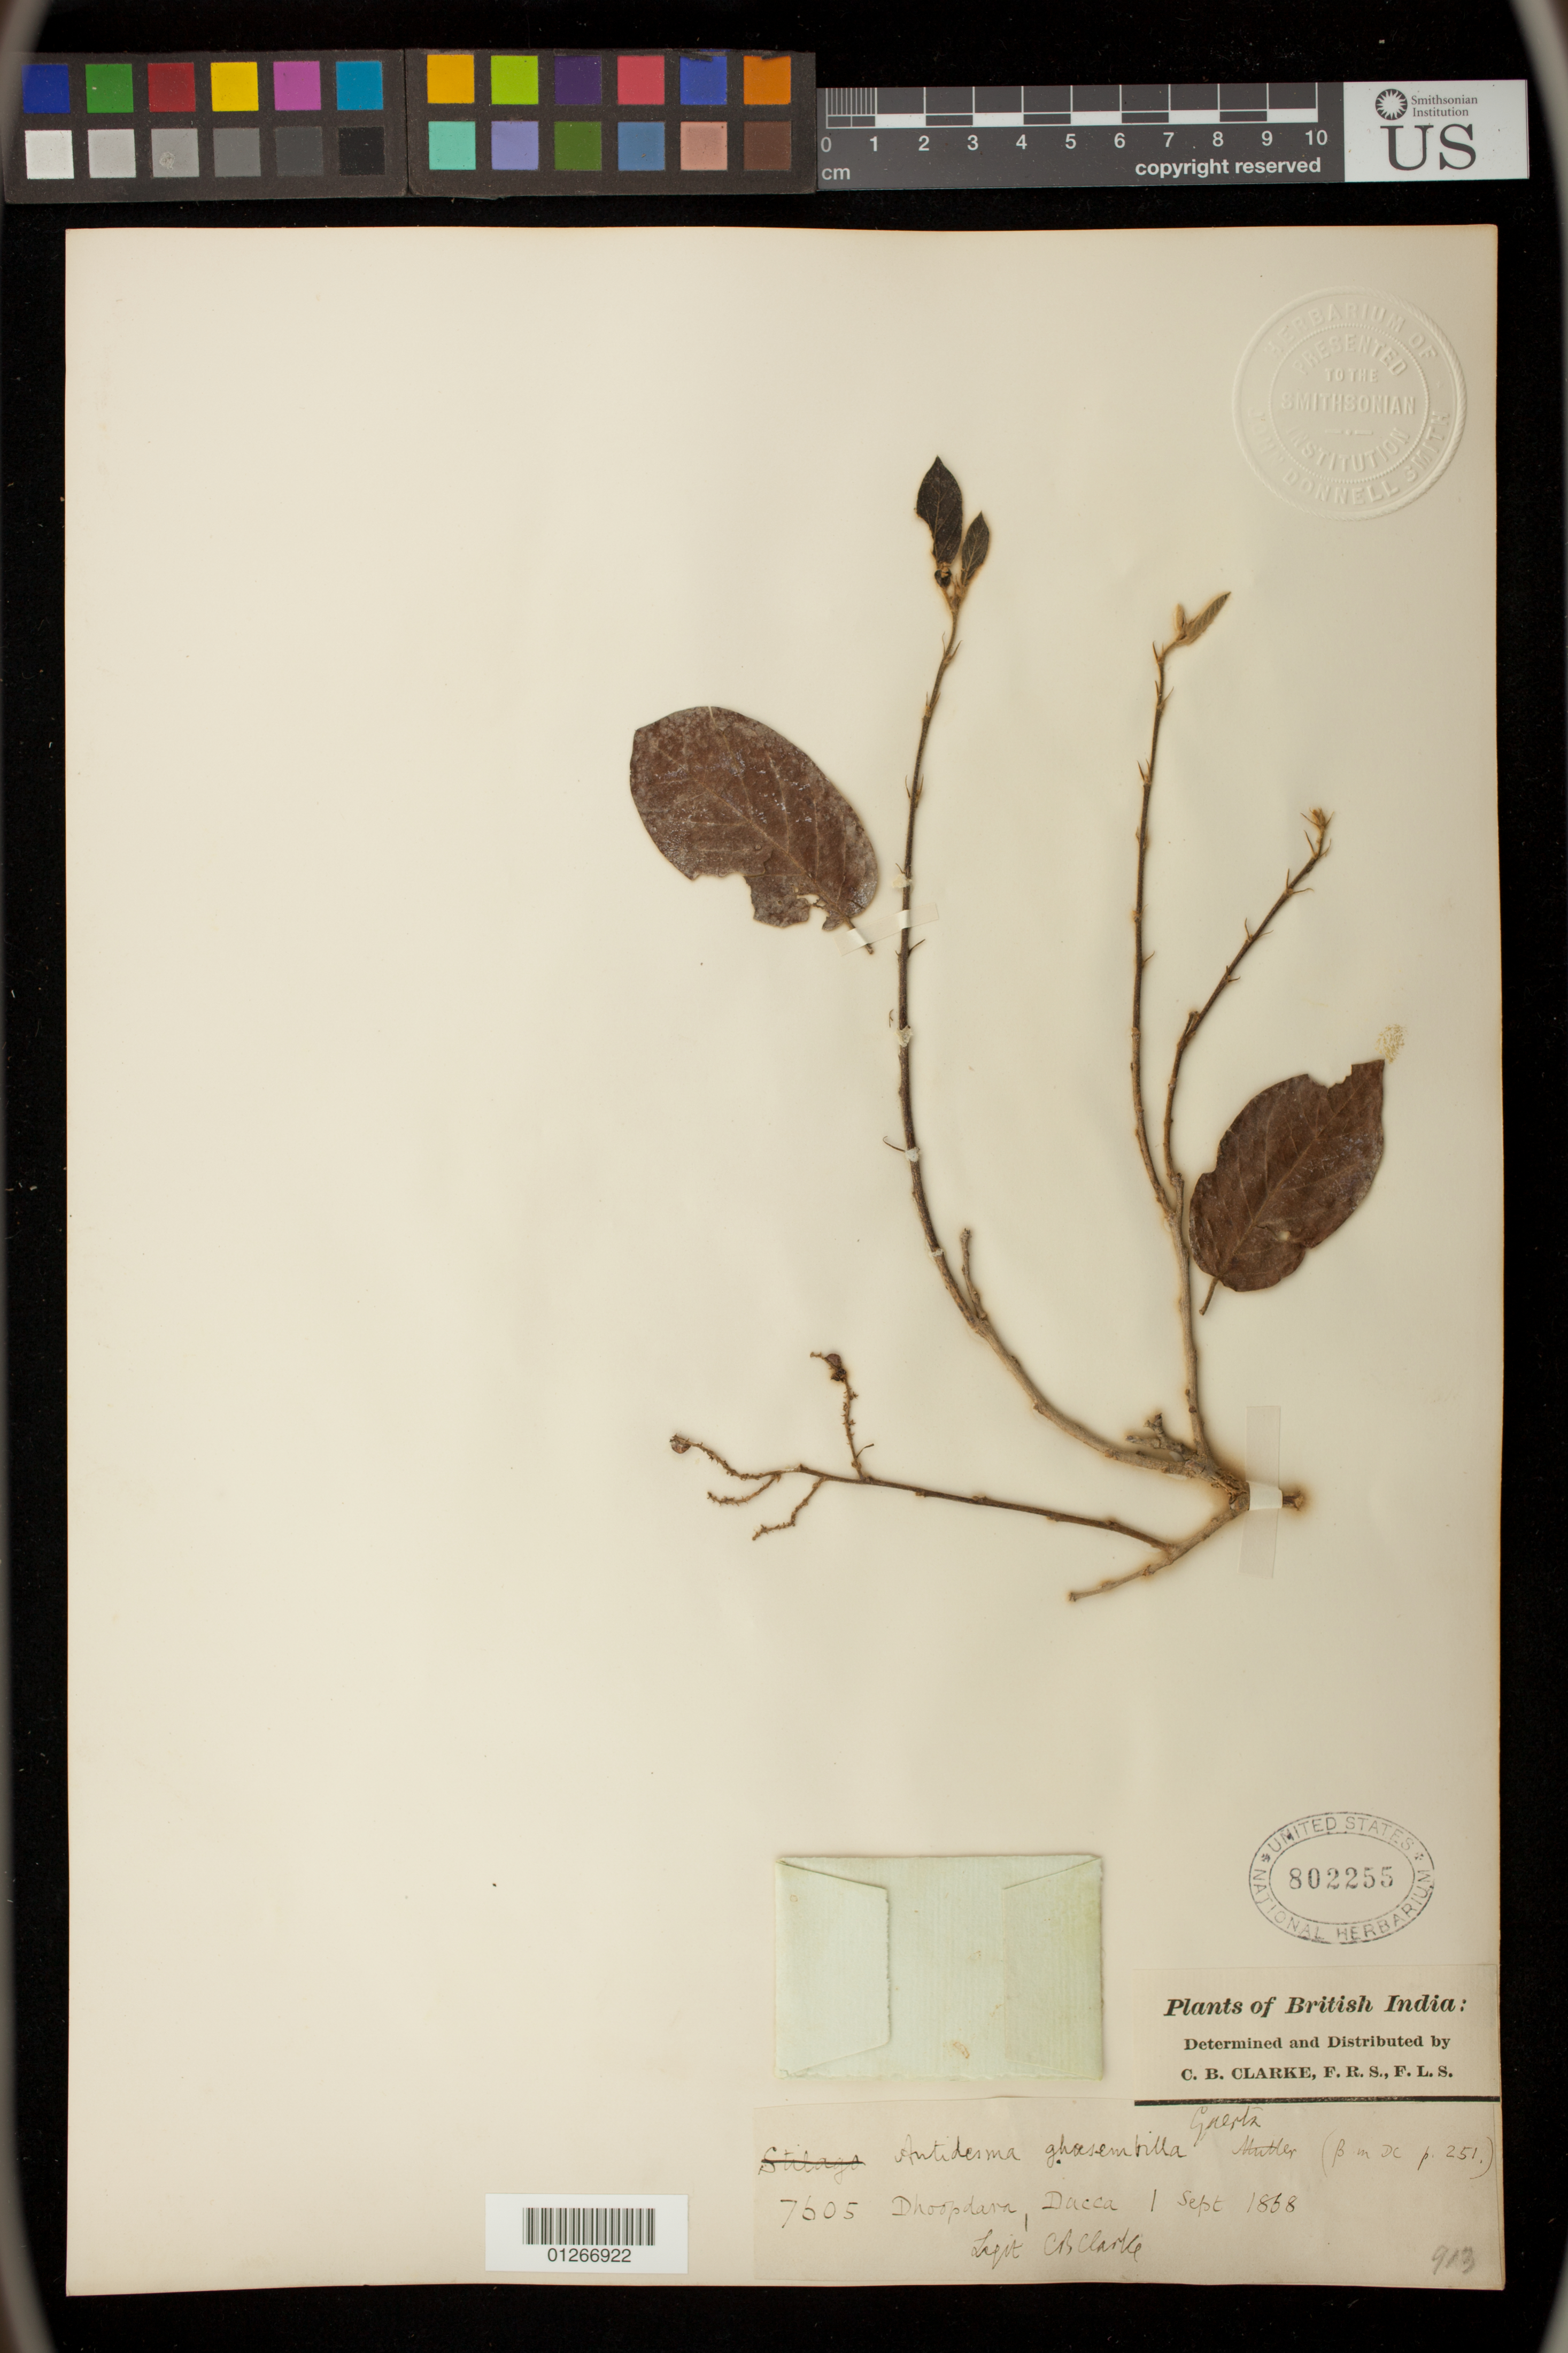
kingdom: Plantae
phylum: Tracheophyta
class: Magnoliopsida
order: Malpighiales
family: Phyllanthaceae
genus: Antidesma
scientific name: Antidesma ghaesembilla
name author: Gaertn.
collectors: C. B. Clarke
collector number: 7605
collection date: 1868-09-01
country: Bangladesh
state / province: Dhaka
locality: Dhoopdara, Dacca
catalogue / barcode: US 802255